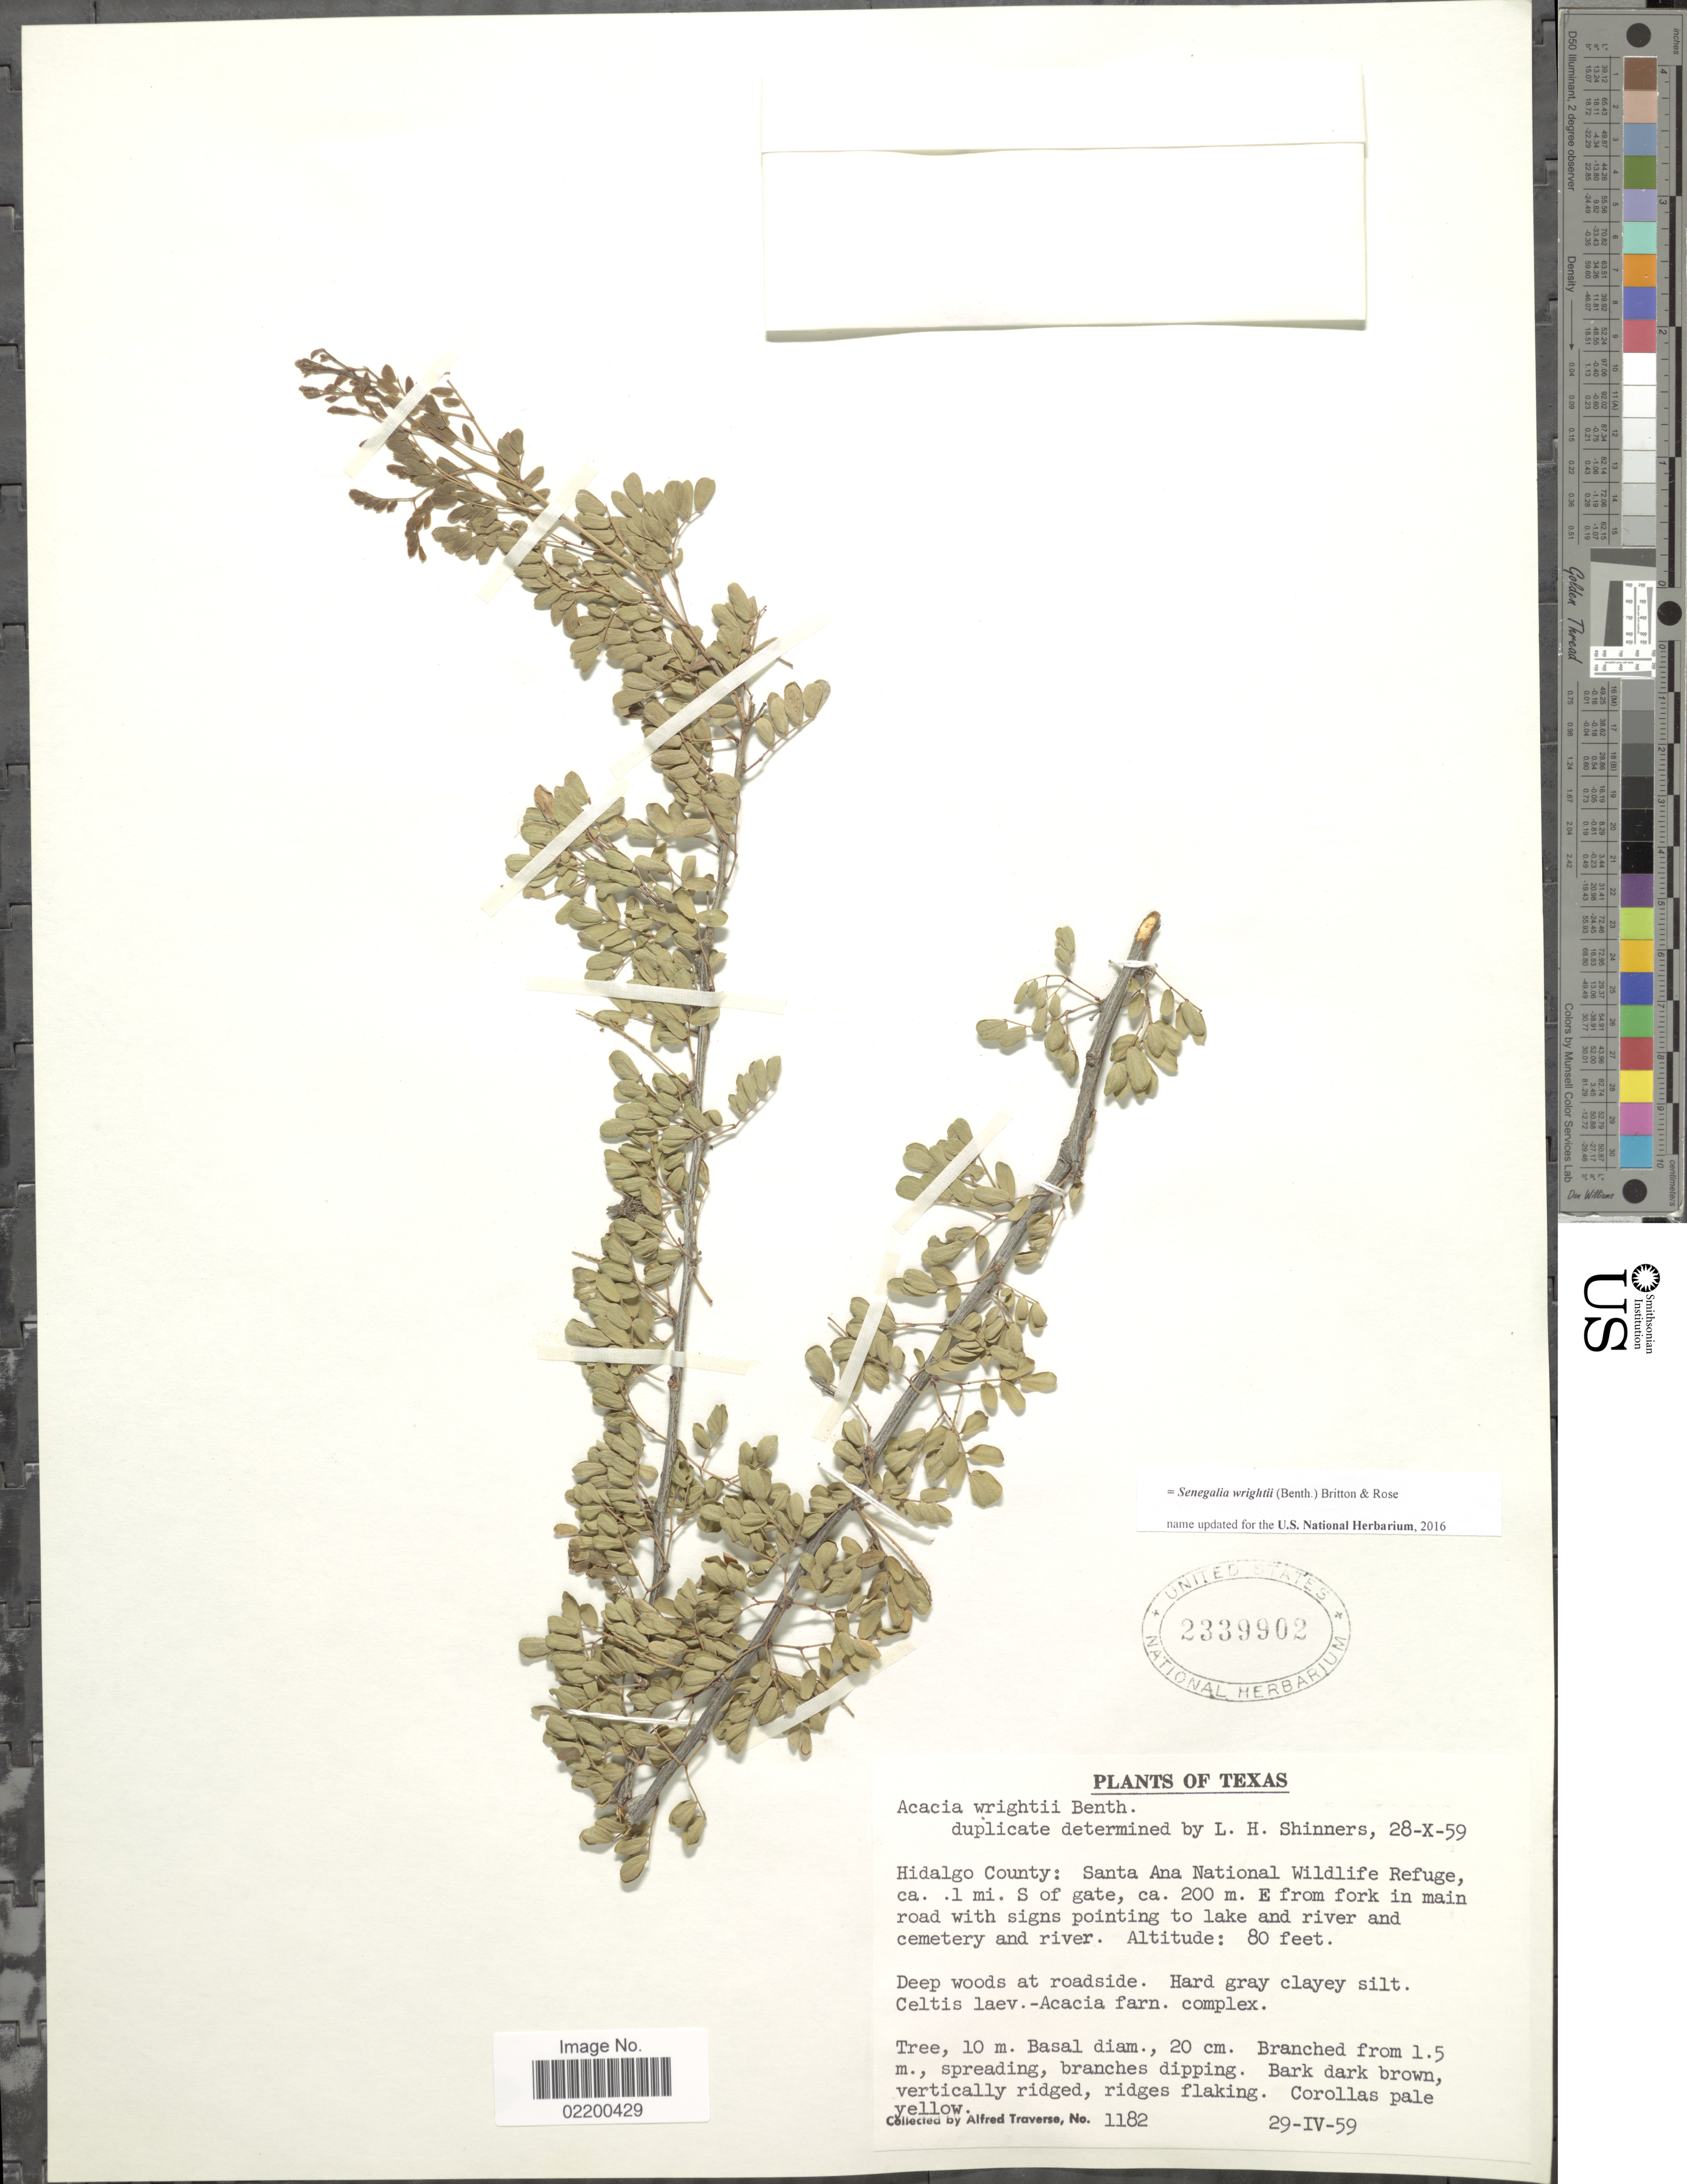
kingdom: Plantae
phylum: Tracheophyta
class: Magnoliopsida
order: Fabales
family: Fabaceae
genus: Senegalia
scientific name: Senegalia wrightii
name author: (Benth.) Britton & Rose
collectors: A. Traverse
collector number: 1182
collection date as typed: Transcribed d/m/y: 29/4/59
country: United States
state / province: Texas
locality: Hidalgo County: Santa Ana National Wildlife Refuge, 1 mi. S of gate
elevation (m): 24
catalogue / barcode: US 2339902